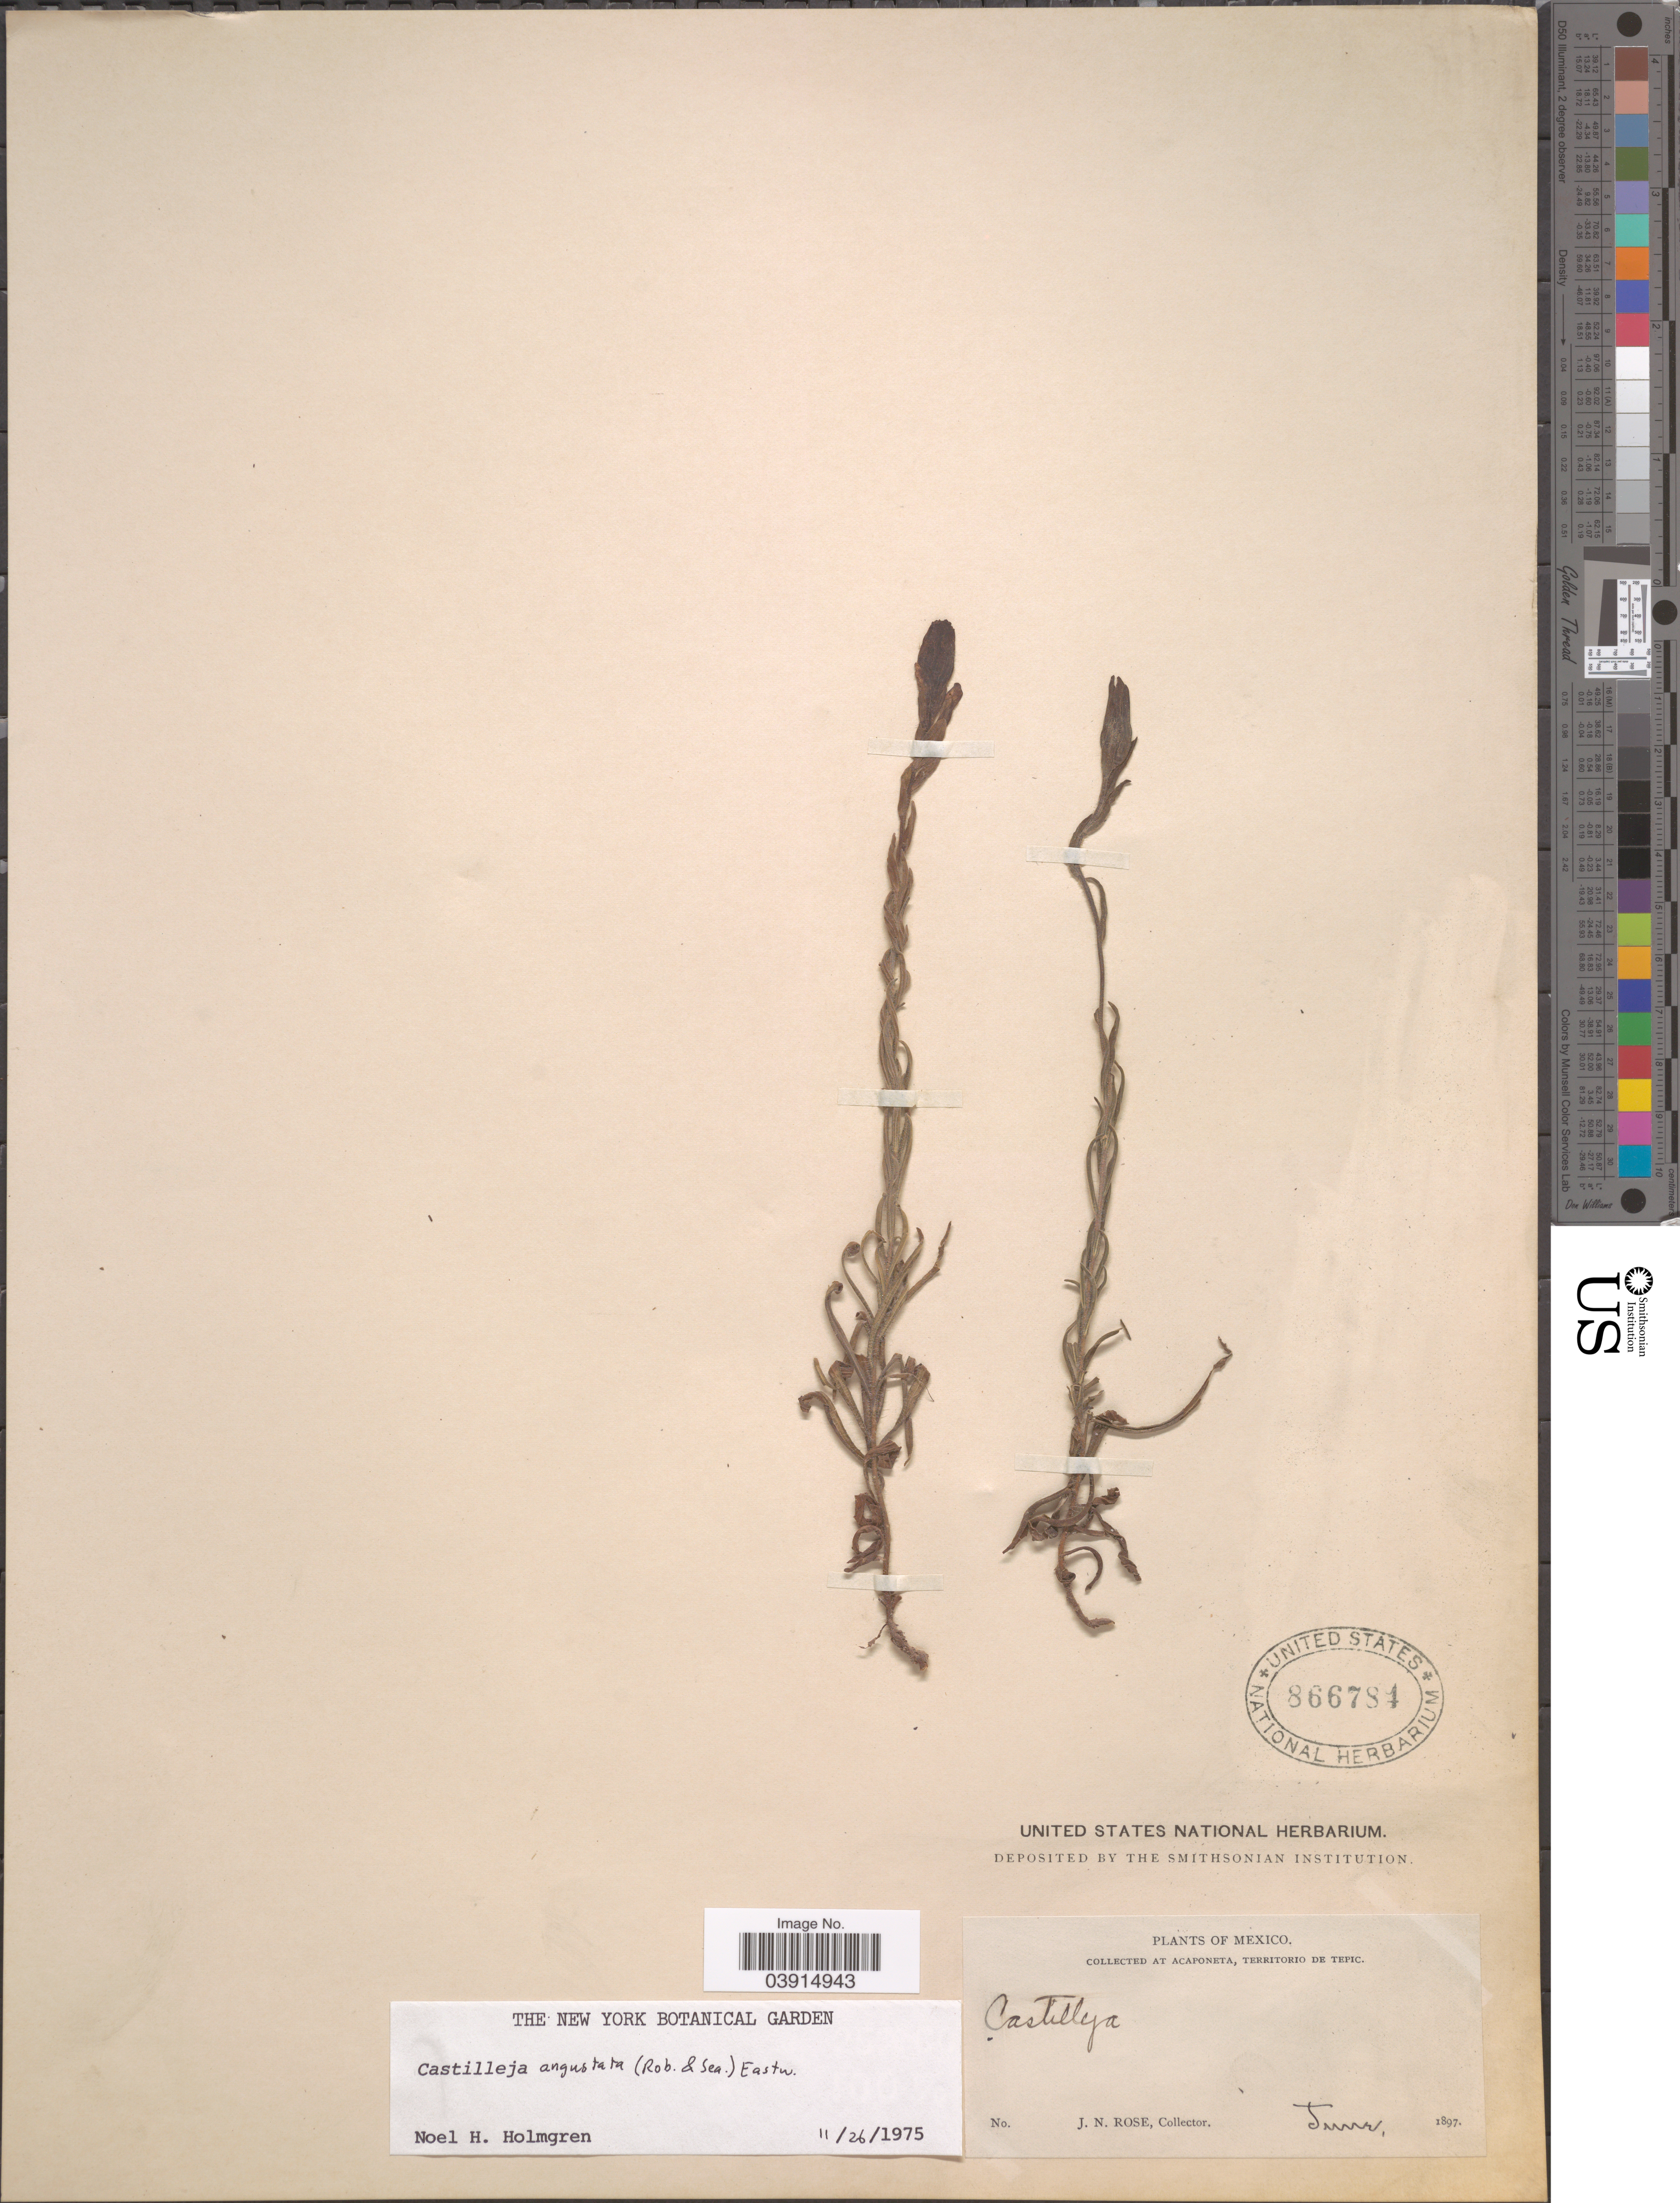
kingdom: Plantae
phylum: Tracheophyta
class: Magnoliopsida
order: Lamiales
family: Orobanchaceae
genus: Castilleja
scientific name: Castilleja angustata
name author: Eastw.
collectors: J. N. Rose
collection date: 1897-06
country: Mexico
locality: At Acaponeta, Territorio de Tepic.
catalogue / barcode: US 866784